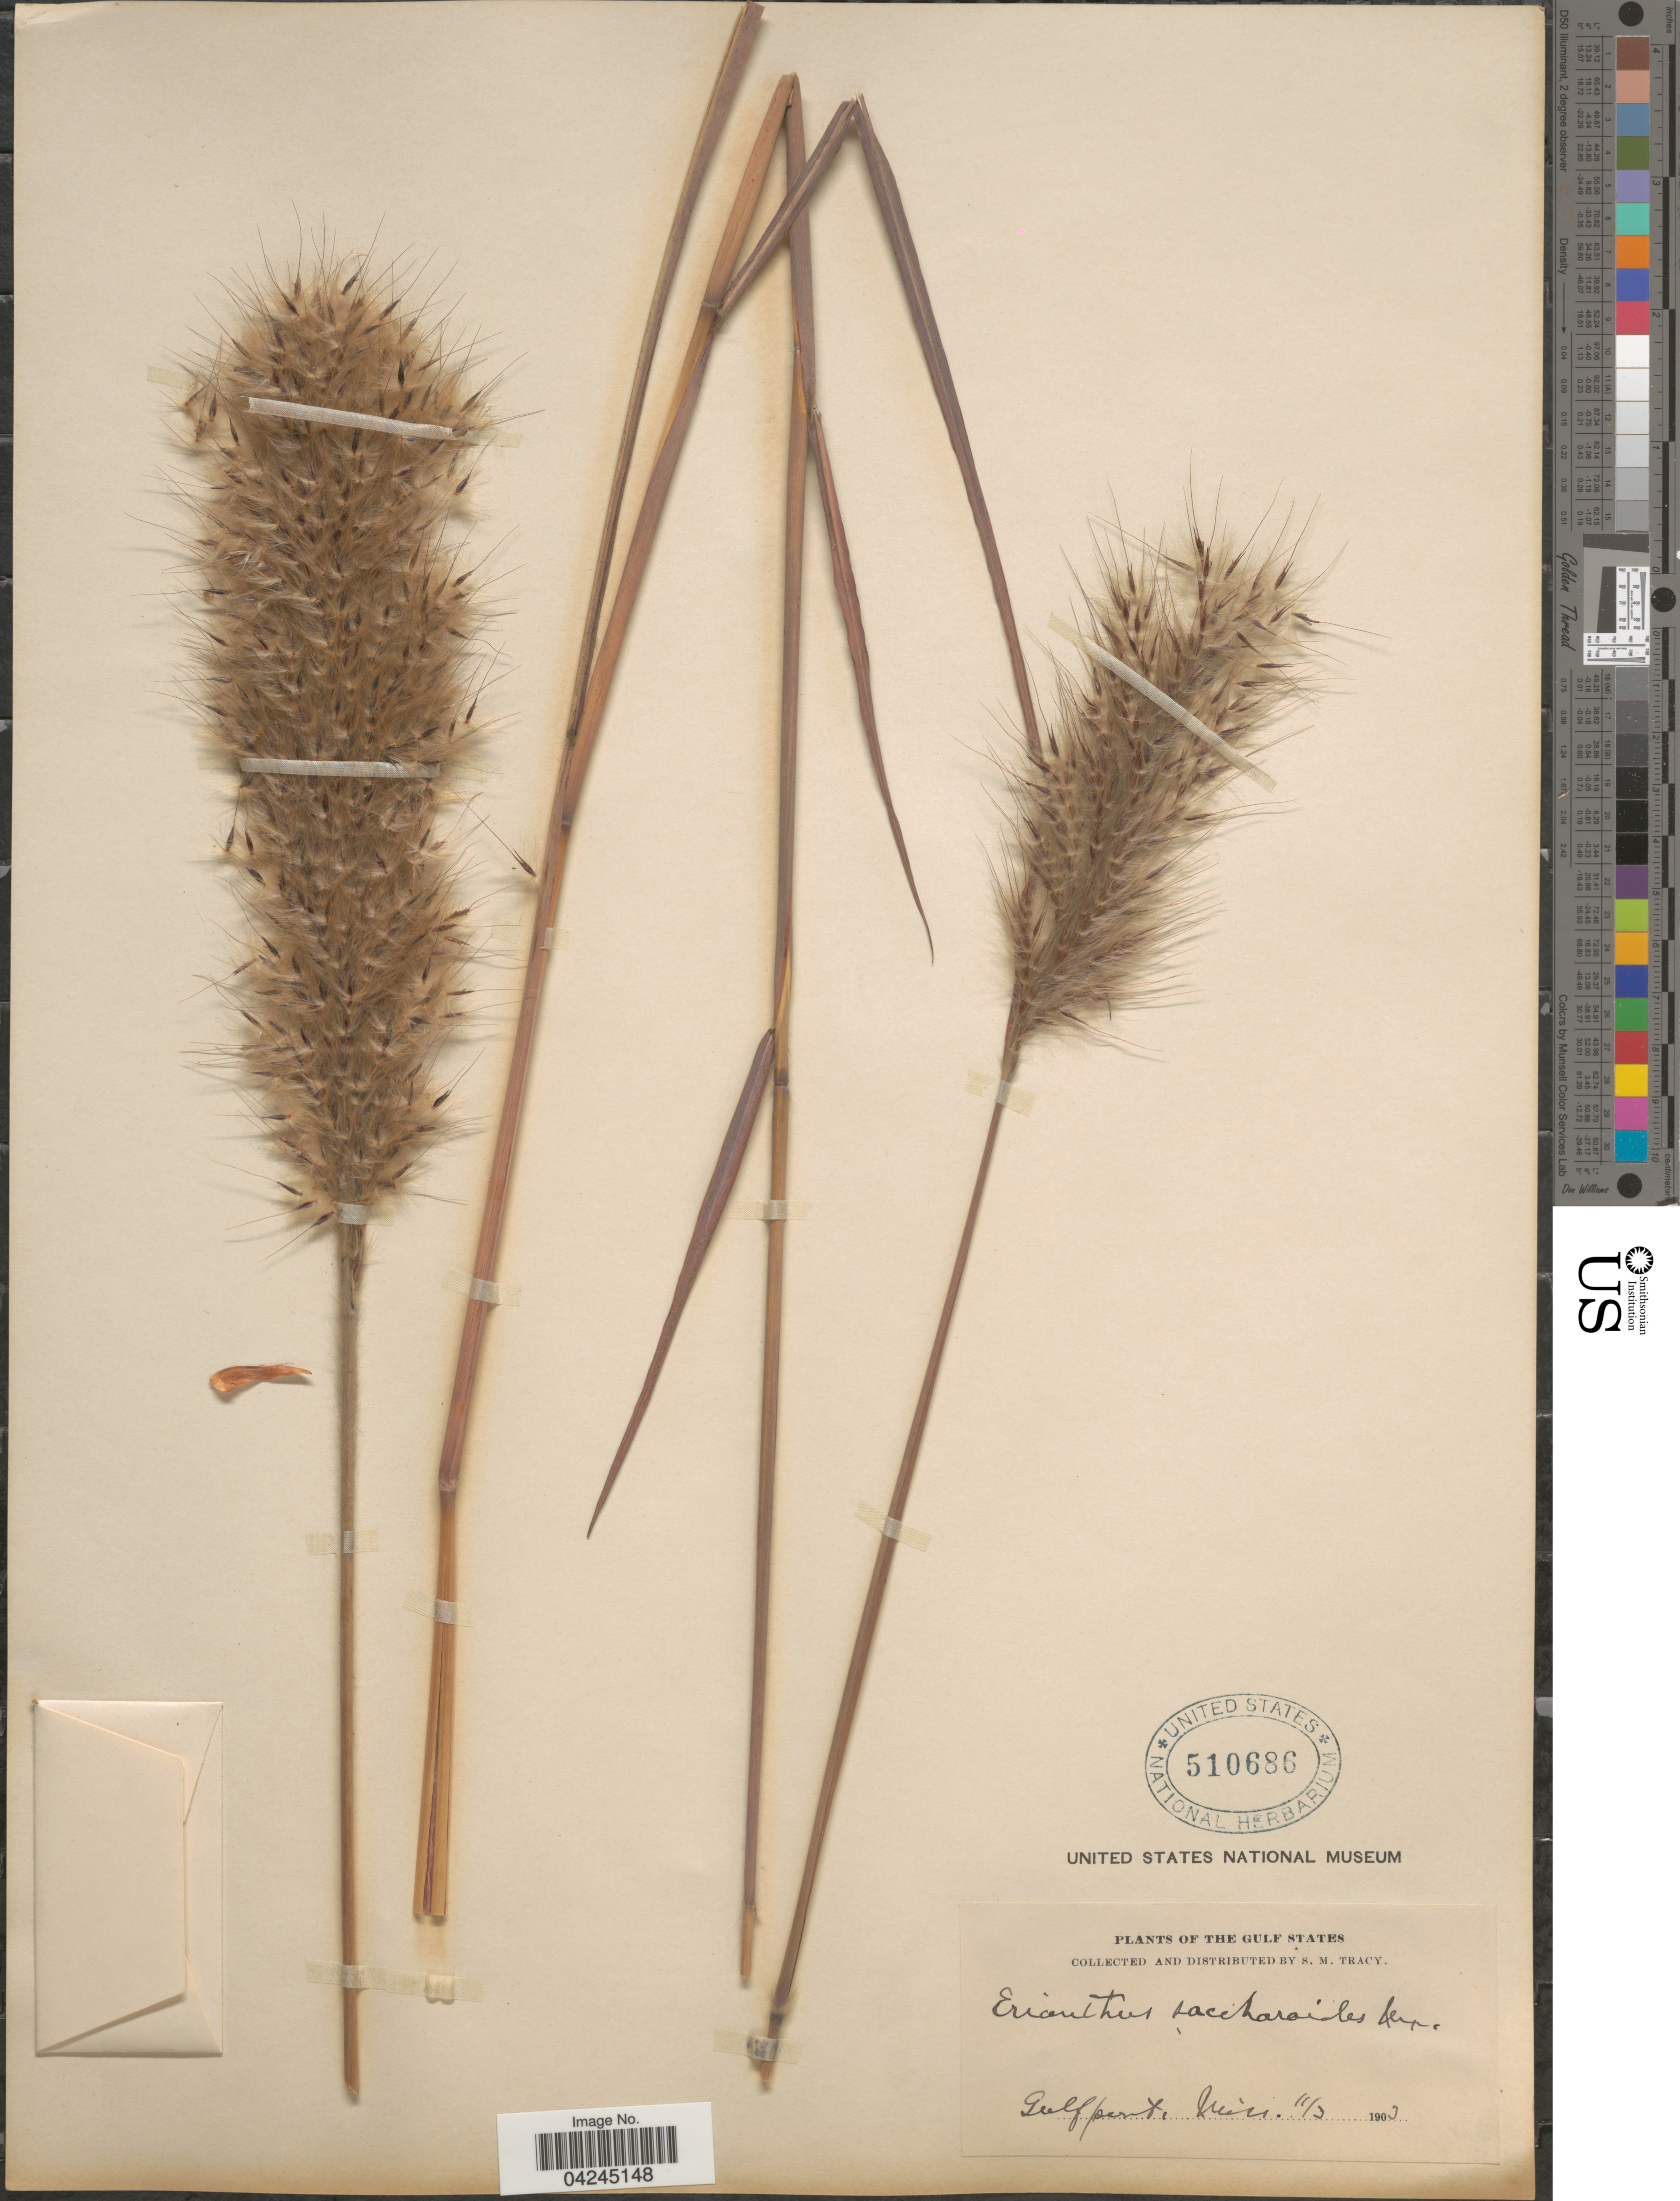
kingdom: Plantae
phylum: Tracheophyta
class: Liliopsida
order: Poales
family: Poaceae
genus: Erianthus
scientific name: Erianthus giganteus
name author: (Walter) P. Beauv.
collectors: S. M. Tracy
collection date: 1903-11-03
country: United States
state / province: Mississippi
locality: Gulf States. Gulf port.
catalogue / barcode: US 510686